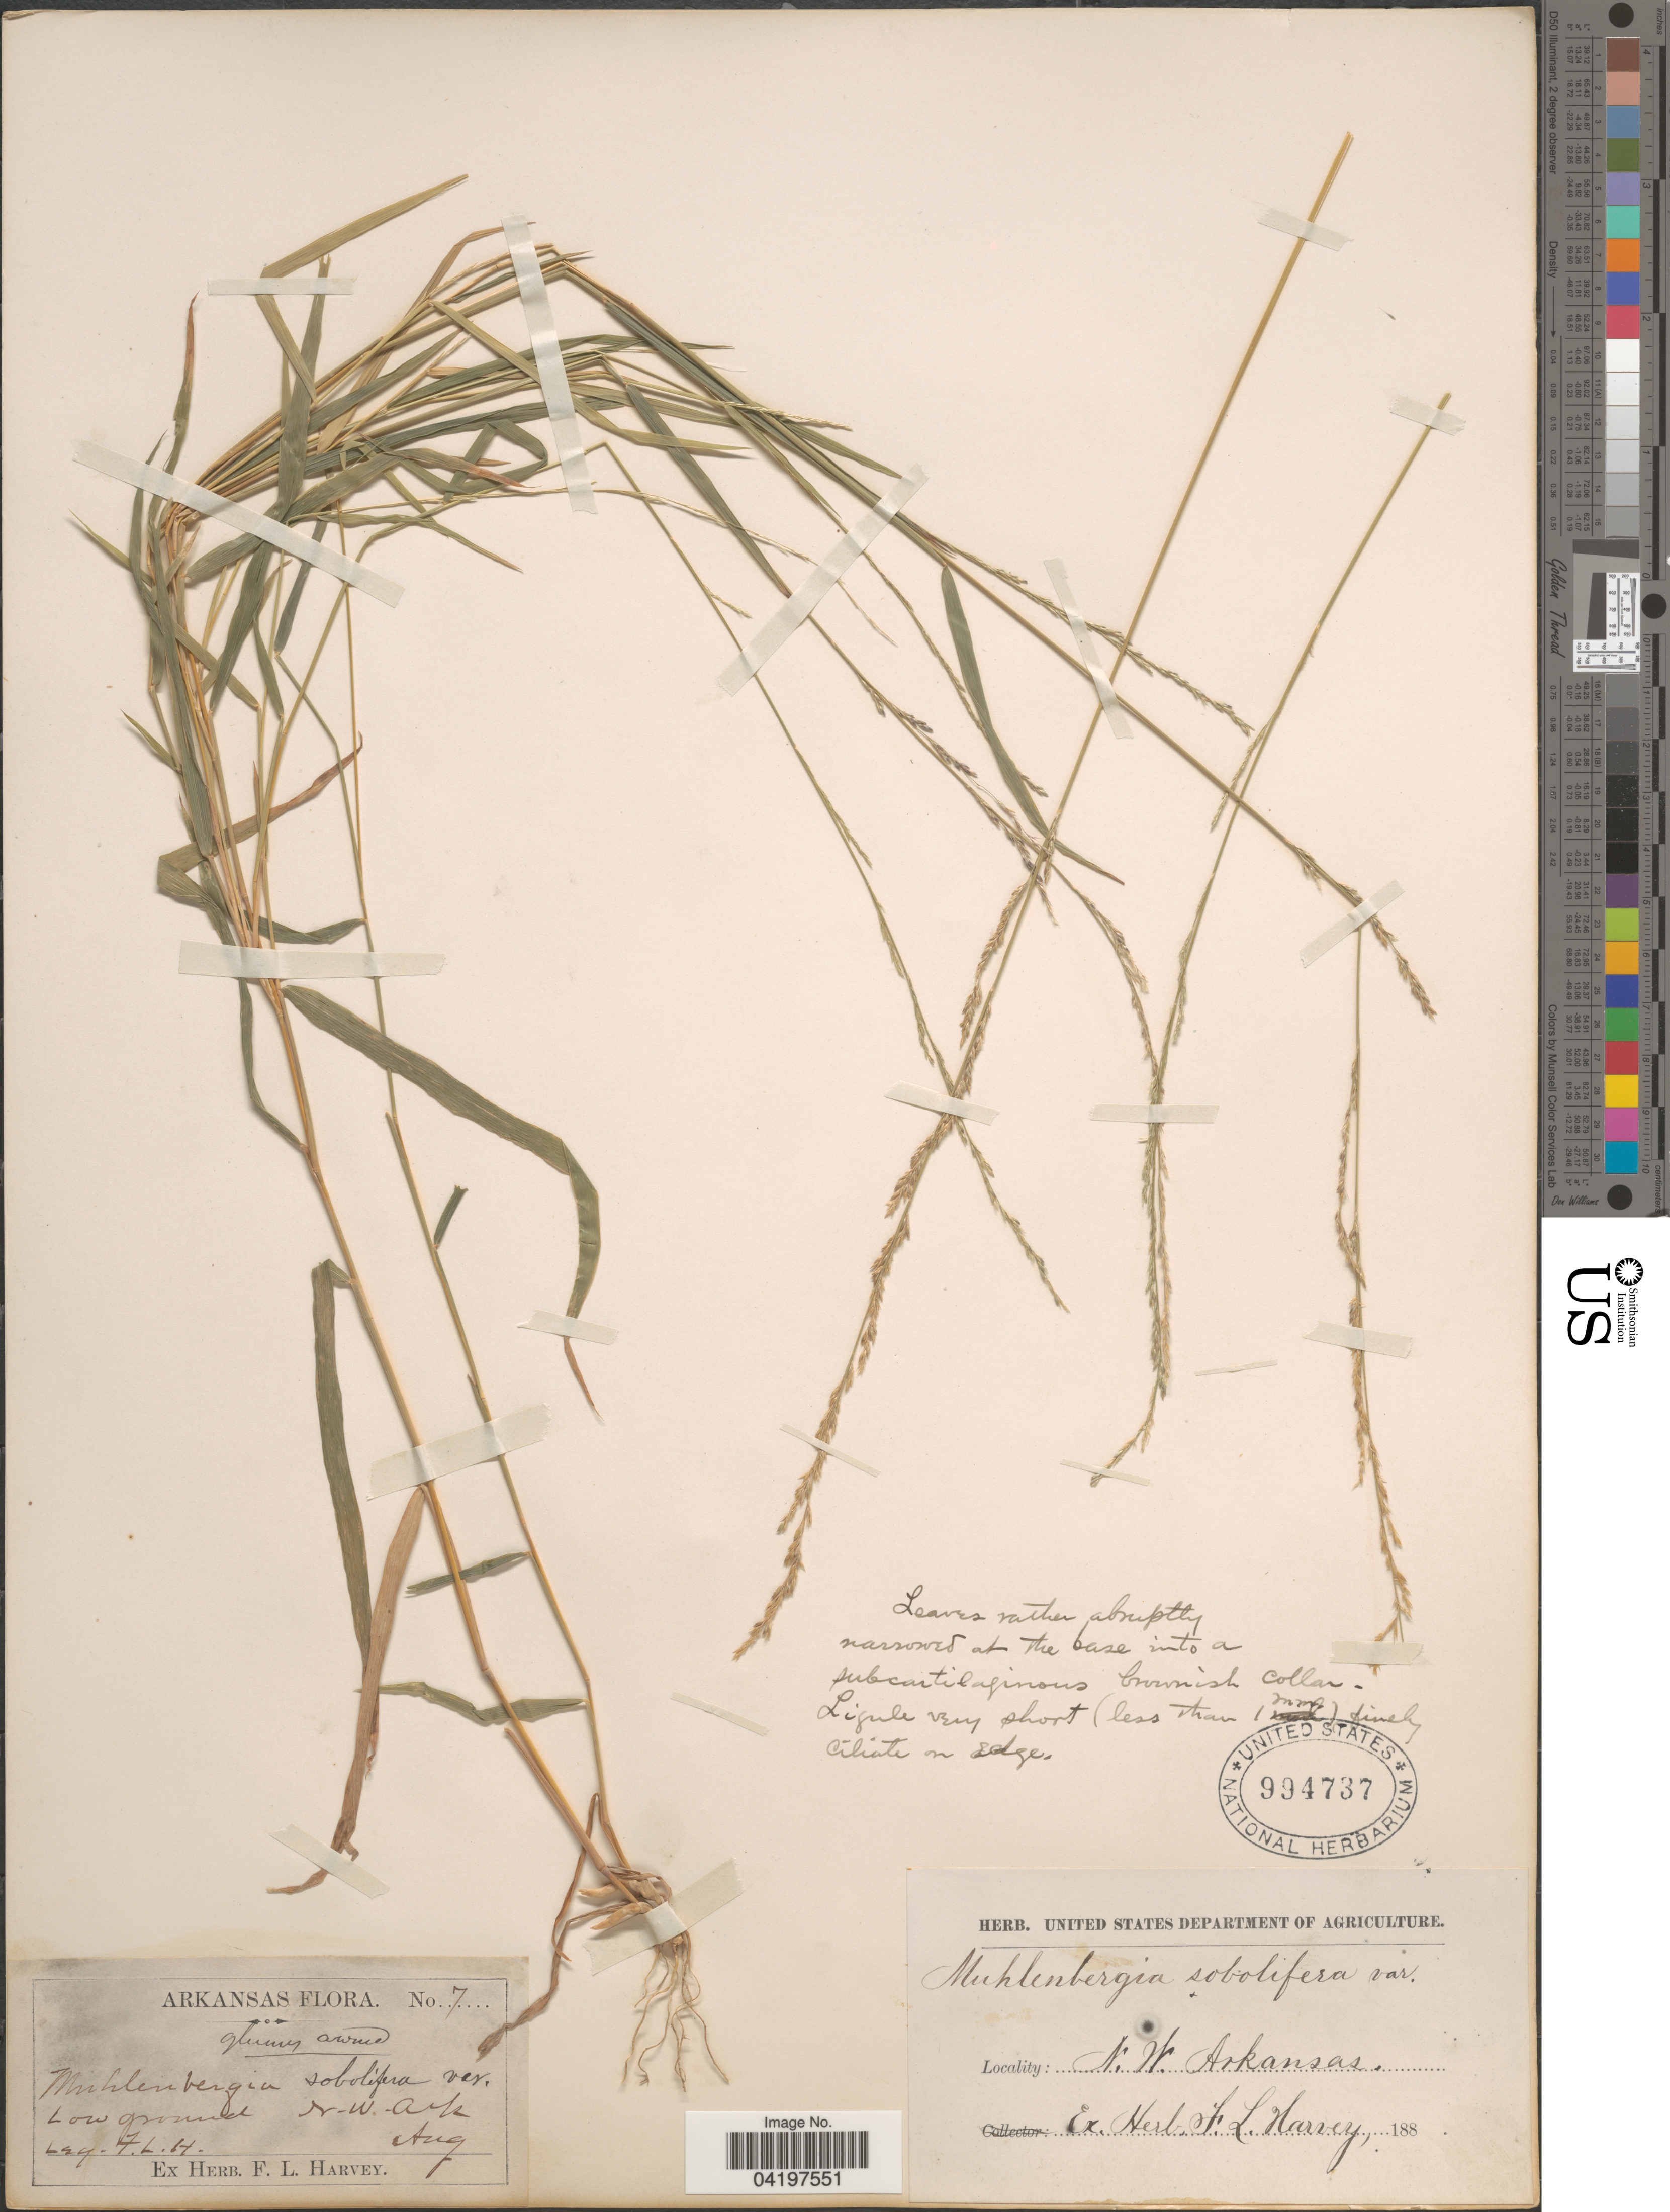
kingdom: Plantae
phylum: Tracheophyta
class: Liliopsida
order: Poales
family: Poaceae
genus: Muhlenbergia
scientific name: Muhlenbergia sobolifera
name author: (Muhl. ex Willd.) Trin.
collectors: F. L. Harvey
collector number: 7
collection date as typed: Aug 188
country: United States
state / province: Arkansas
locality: N.W. Ark.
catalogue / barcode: US 994737